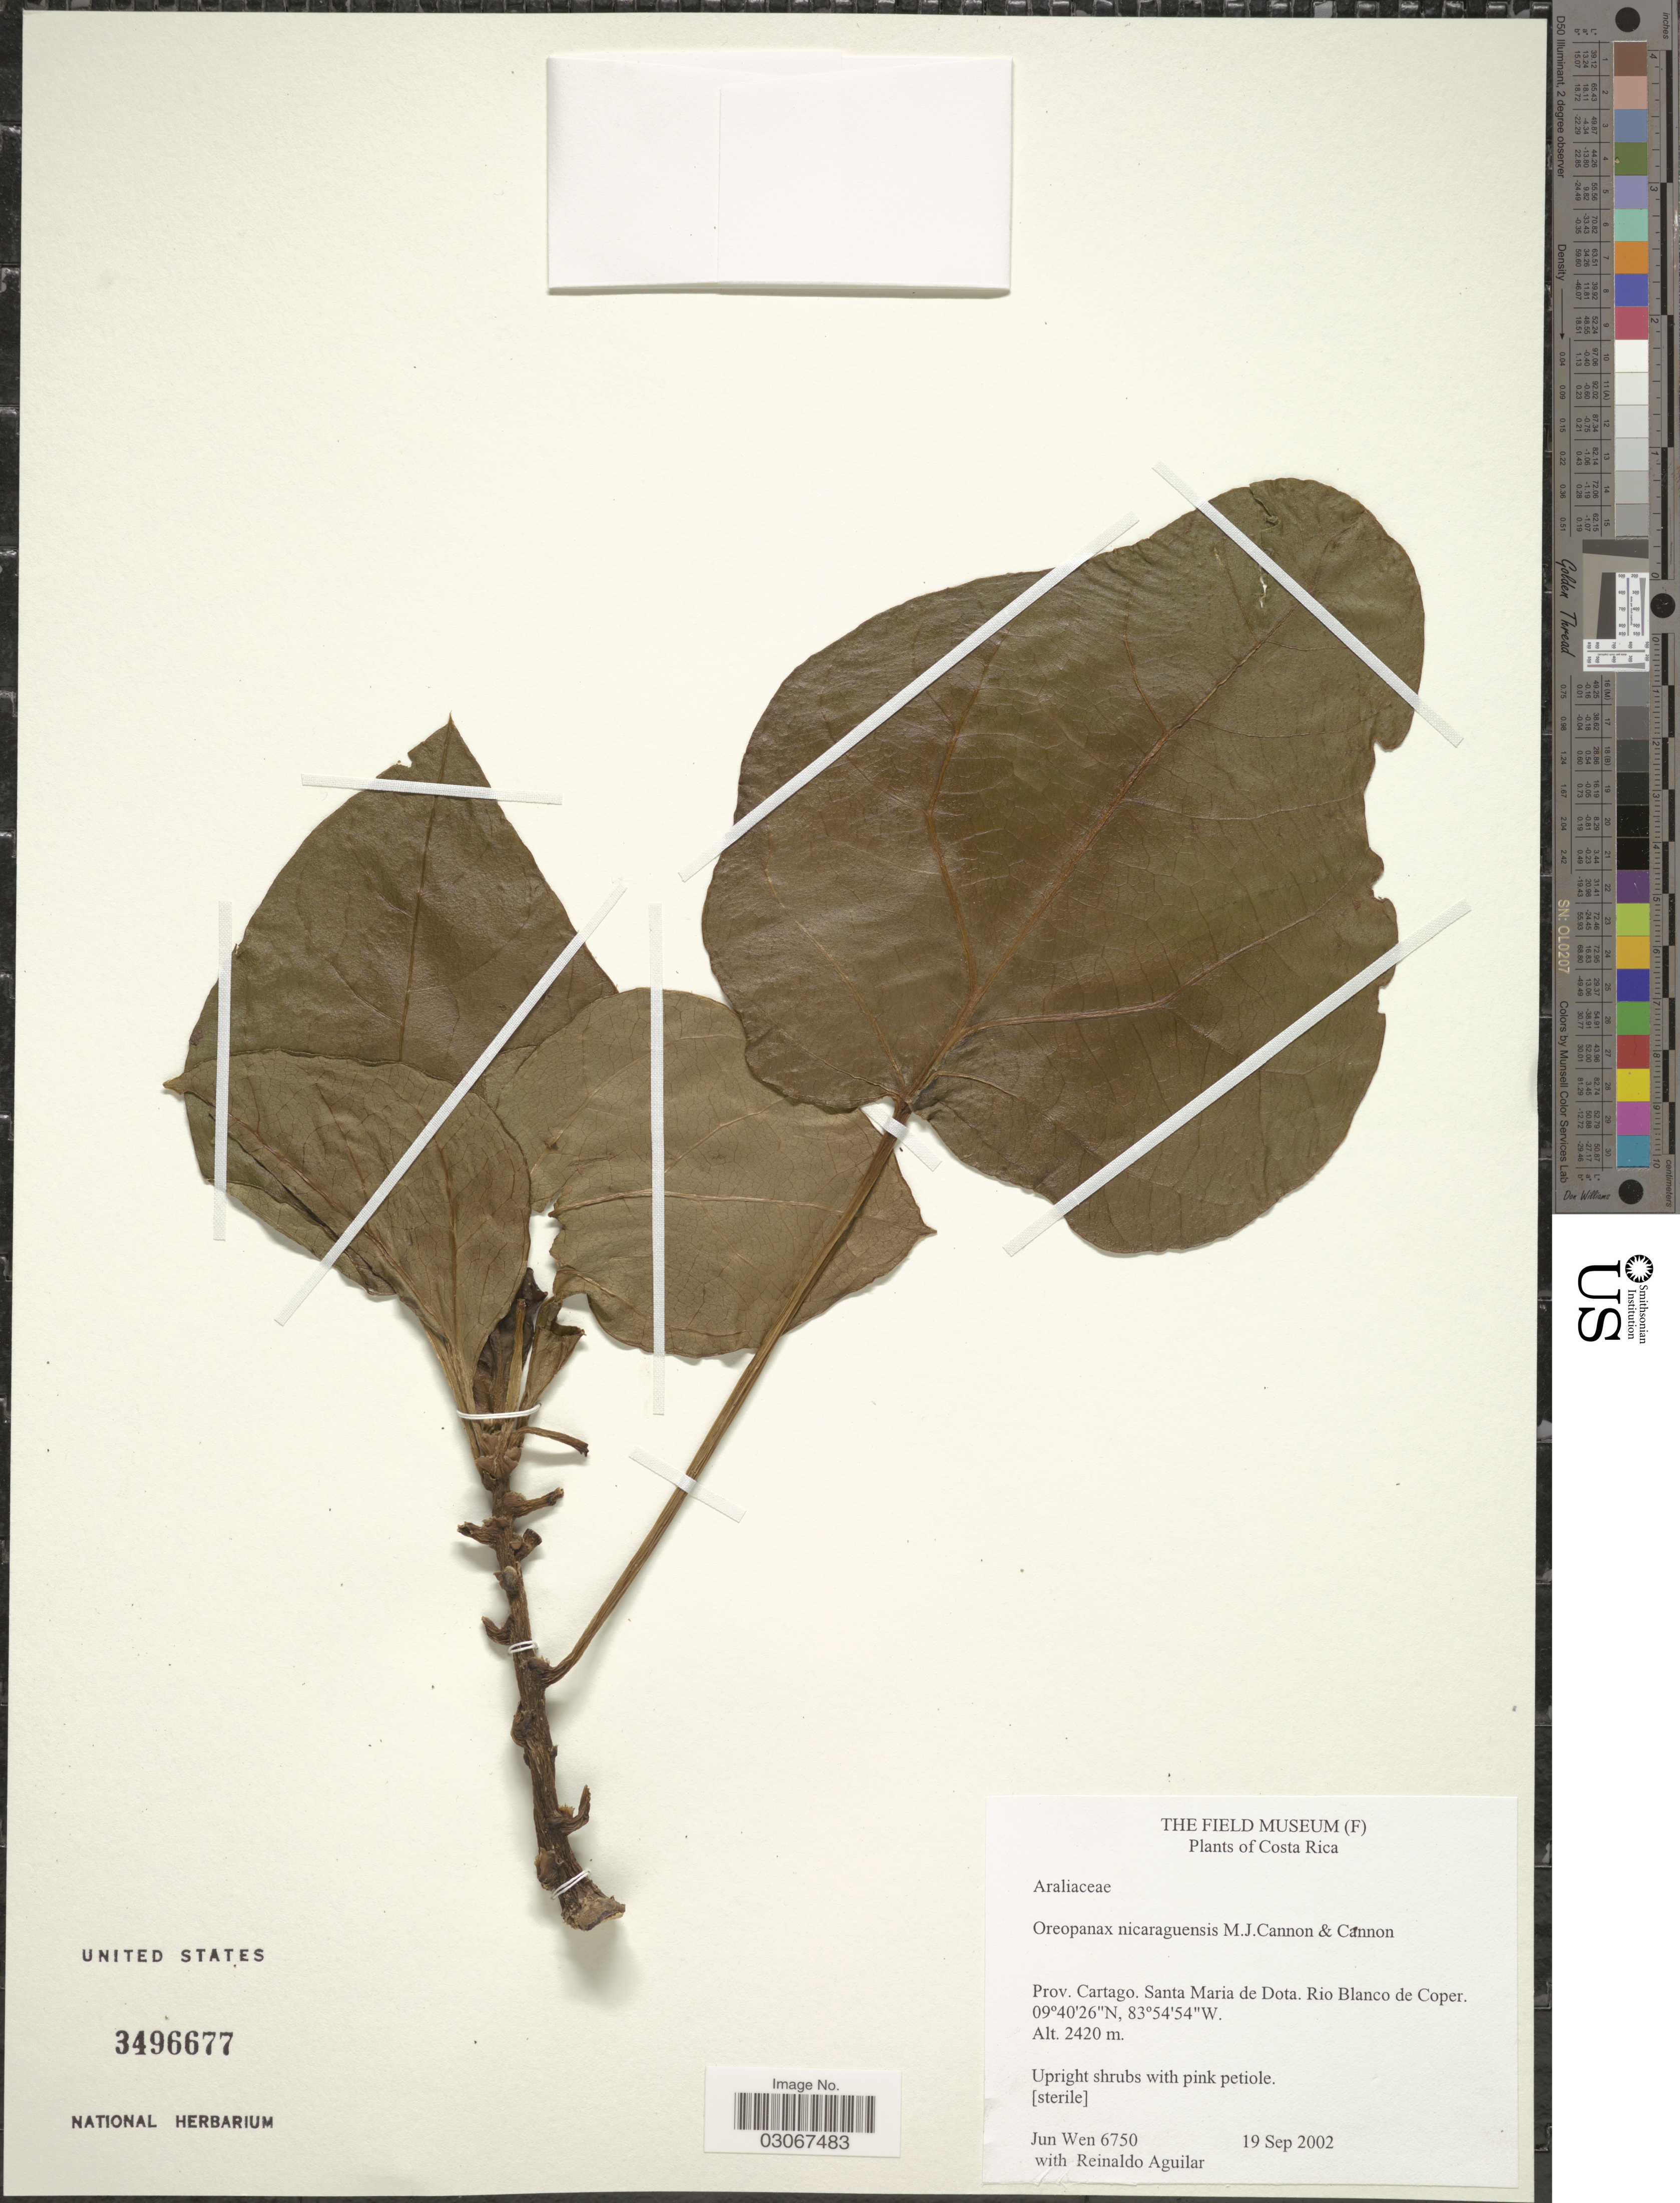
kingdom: Plantae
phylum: Tracheophyta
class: Magnoliopsida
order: Apiales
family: Araliaceae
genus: Oreopanax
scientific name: Oreopanax nicaraguensis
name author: M.J. Cannon & J. Cannon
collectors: J. Wen & R. Aguilar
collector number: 6750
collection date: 2002-09-19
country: Costa Rica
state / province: Cartago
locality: Santa Maria de Dota. Rio Blanco de Coper.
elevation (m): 2420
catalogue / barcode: US 3496677